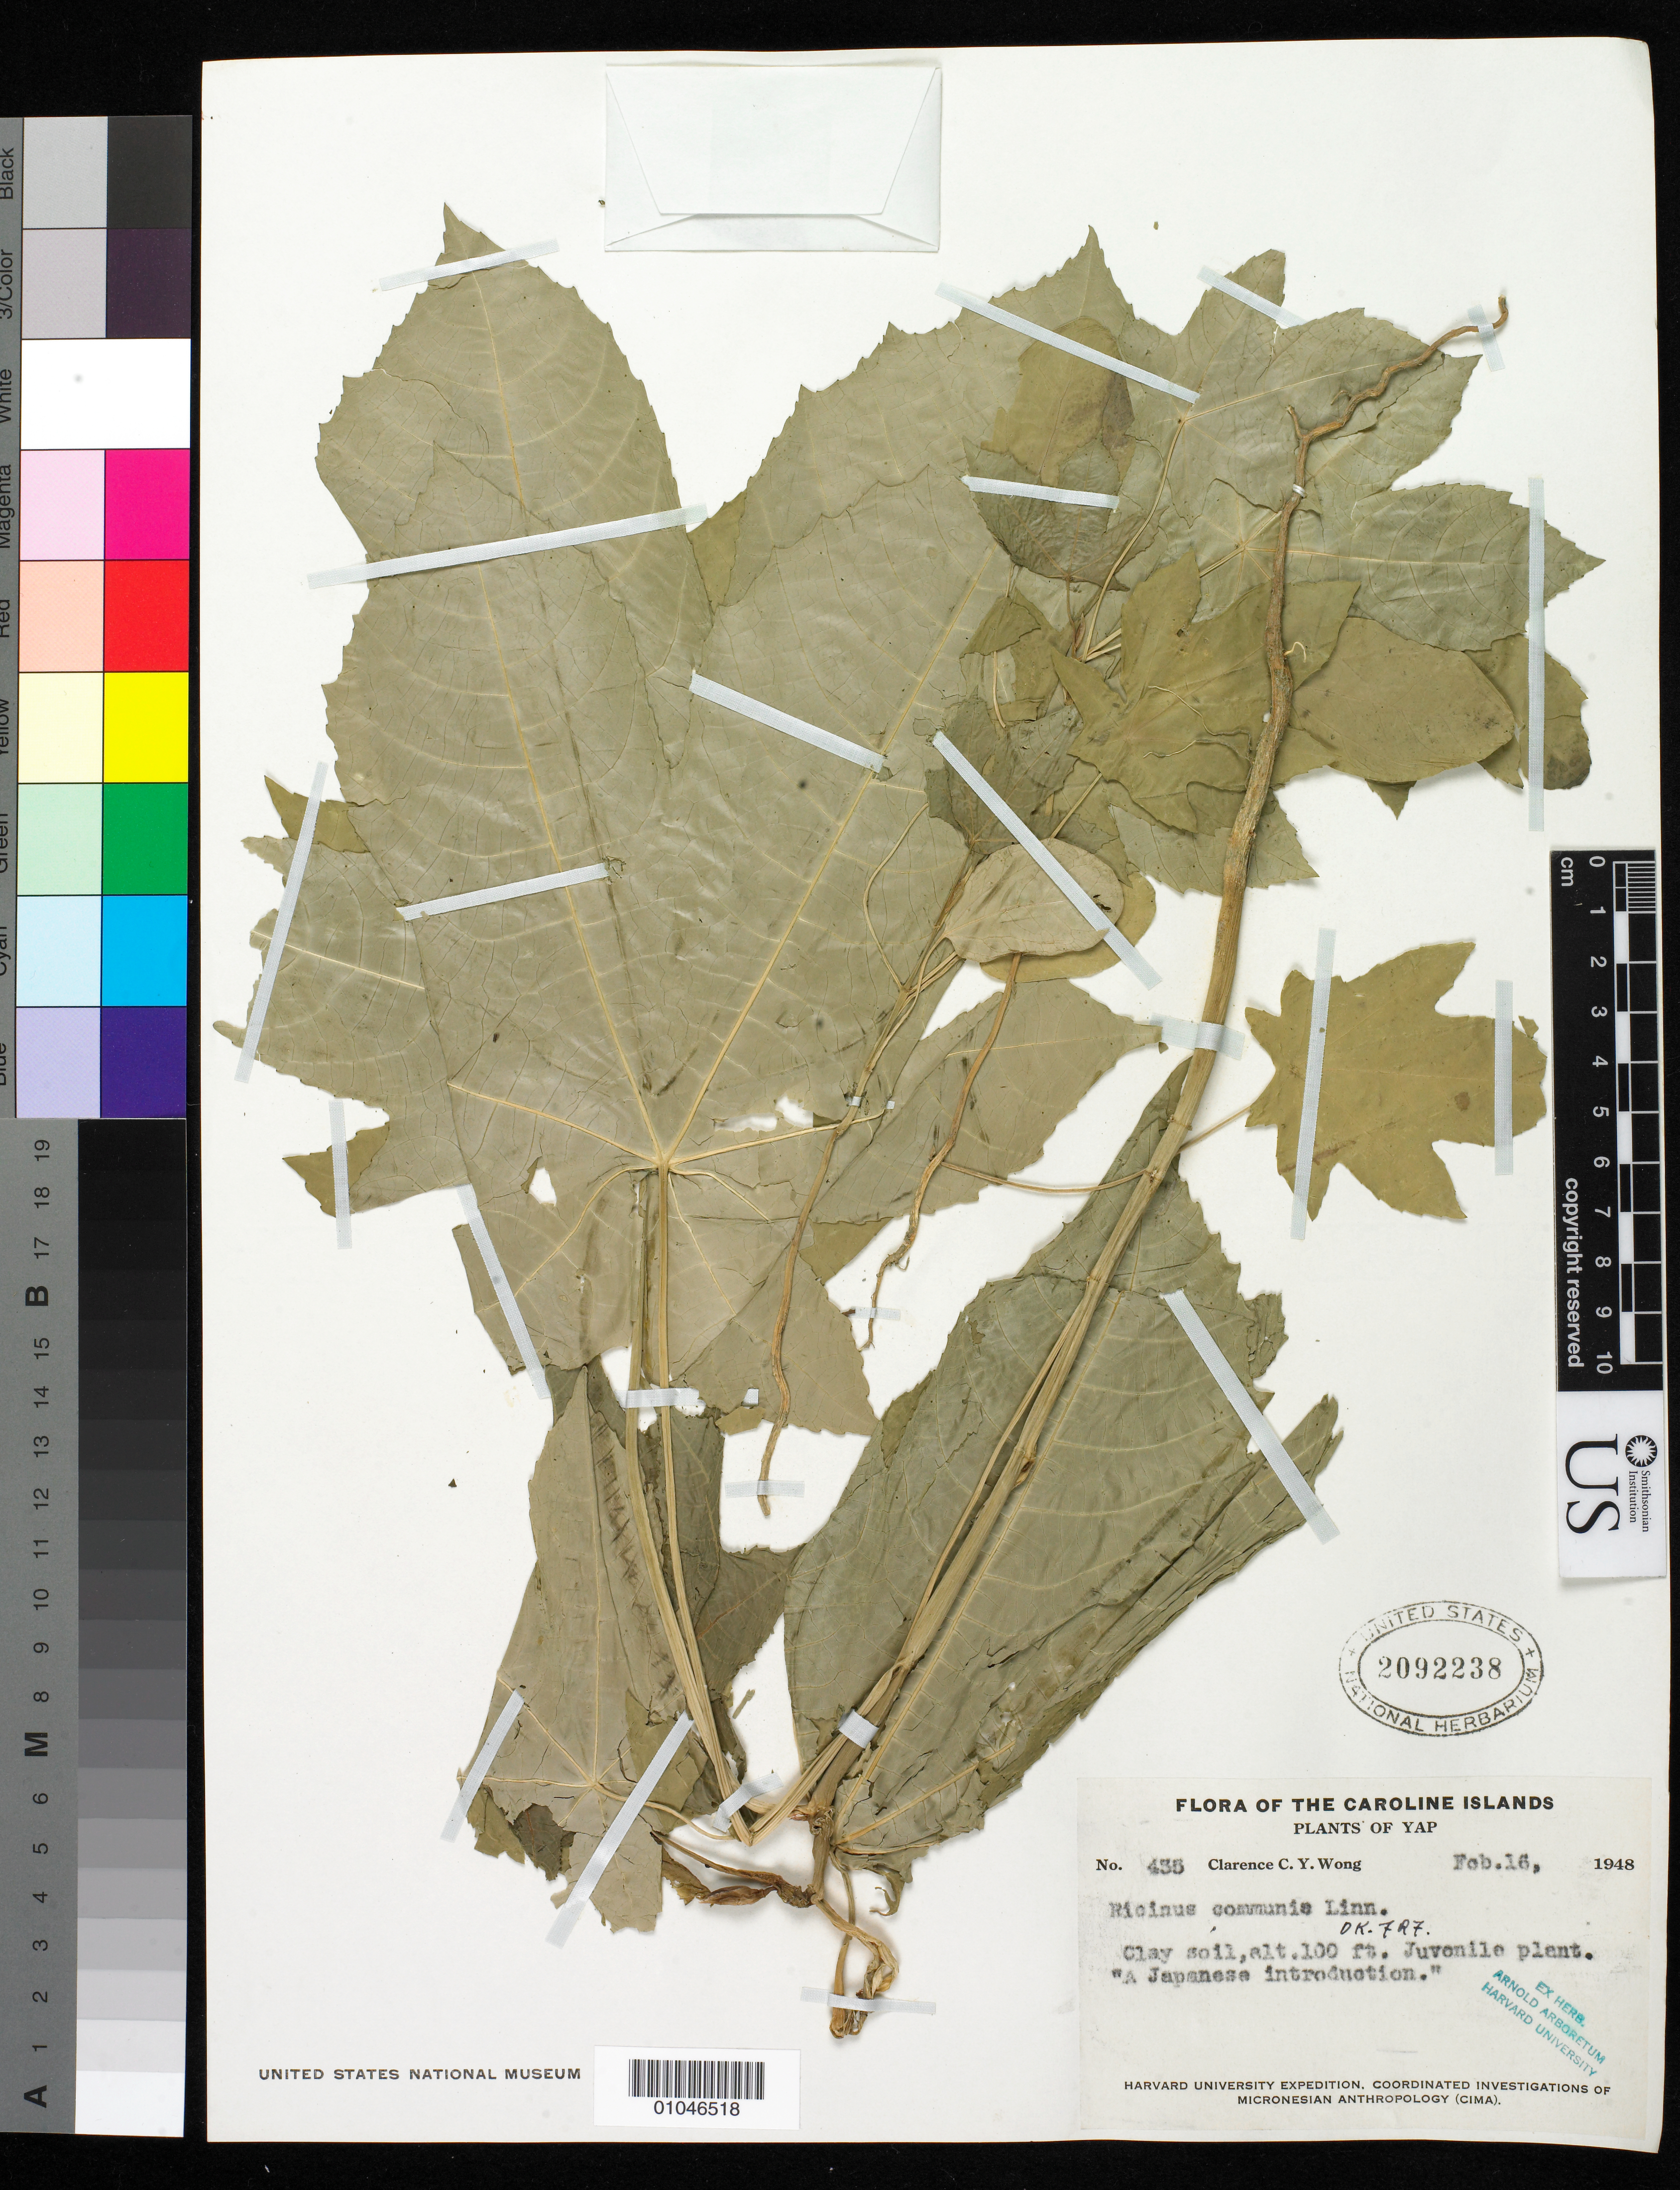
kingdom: Plantae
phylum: Tracheophyta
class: Magnoliopsida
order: Malpighiales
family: Euphorbiaceae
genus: Ricinus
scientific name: Ricinus communis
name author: L.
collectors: C. Wong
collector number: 435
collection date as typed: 16 Feb 1948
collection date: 1948-02-16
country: Micronesia, Federated States of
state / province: Yap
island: Yap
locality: Yap, Caroline Islands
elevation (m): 30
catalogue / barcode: US 2092238